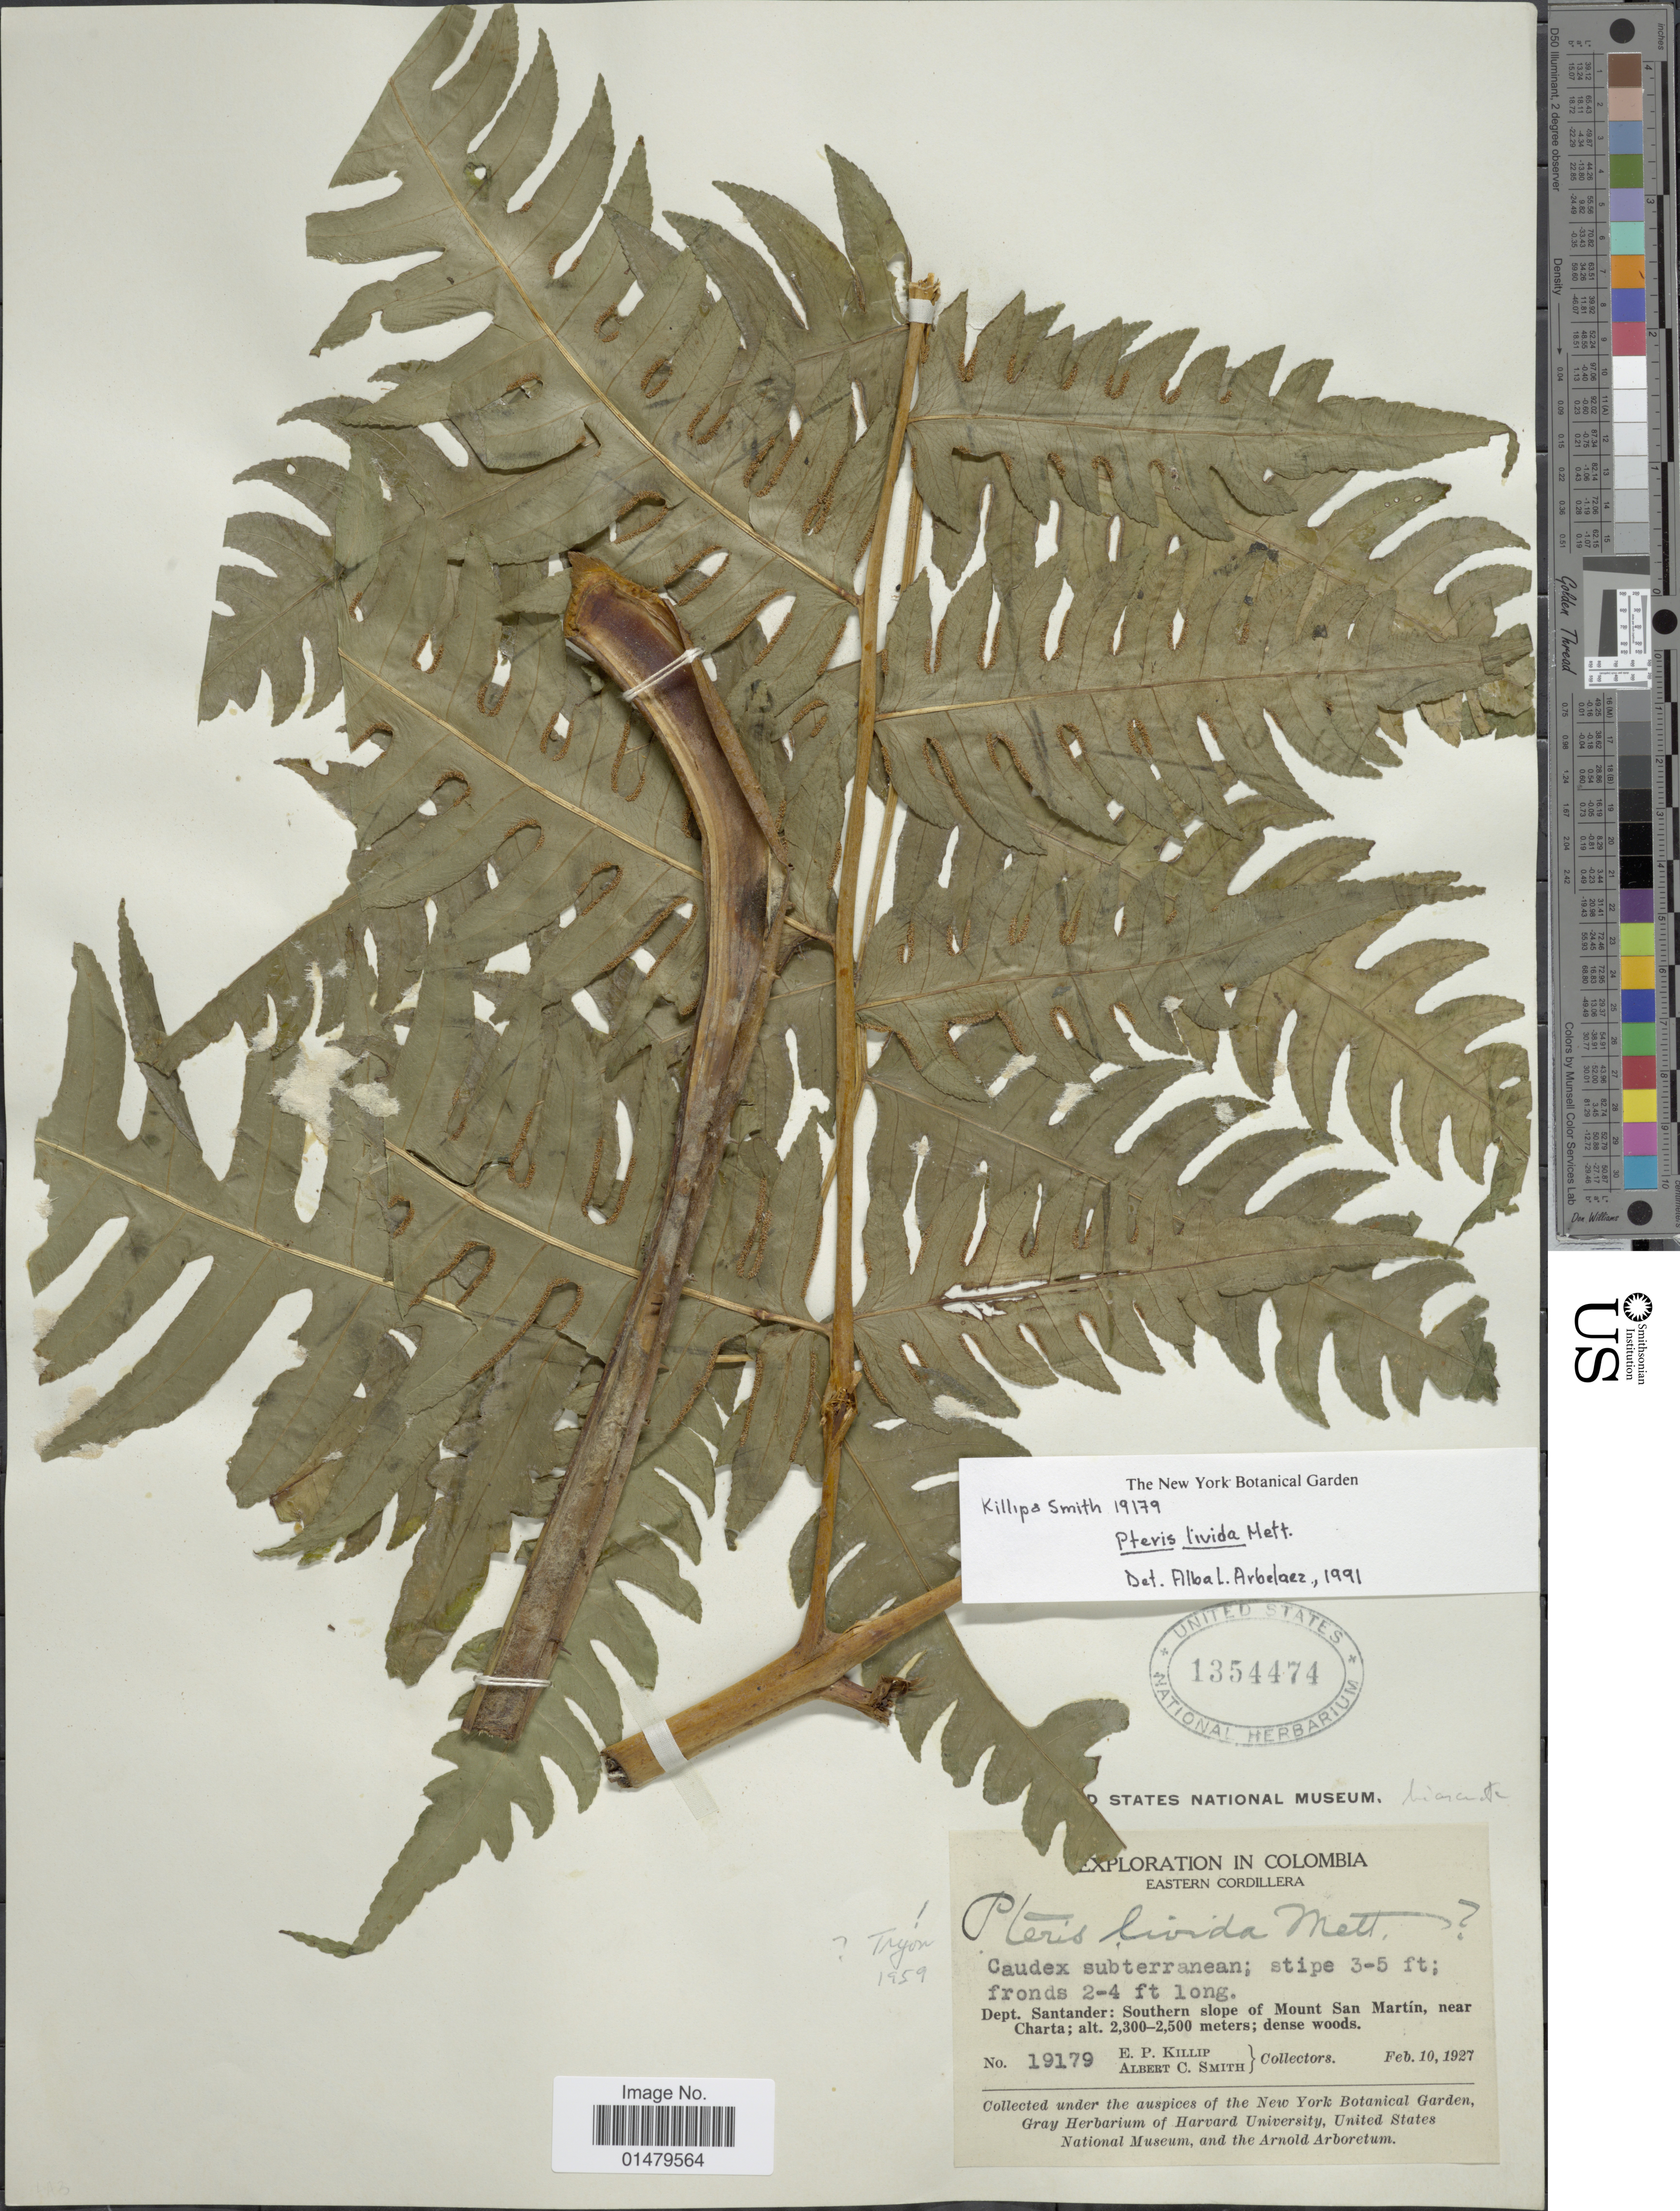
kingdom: Plantae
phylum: Tracheophyta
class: Polypodiopsida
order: Polypodiales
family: Pteridaceae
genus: Pteris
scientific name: Pteris livida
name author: Mett. in Triana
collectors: E. P. Killip & A. C. Smith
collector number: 19179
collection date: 1927-02-10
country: Colombia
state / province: Santander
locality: Dept. Santander: Southern slope of Mount San Martin, near Charta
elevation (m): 2300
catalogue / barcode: US 1354474